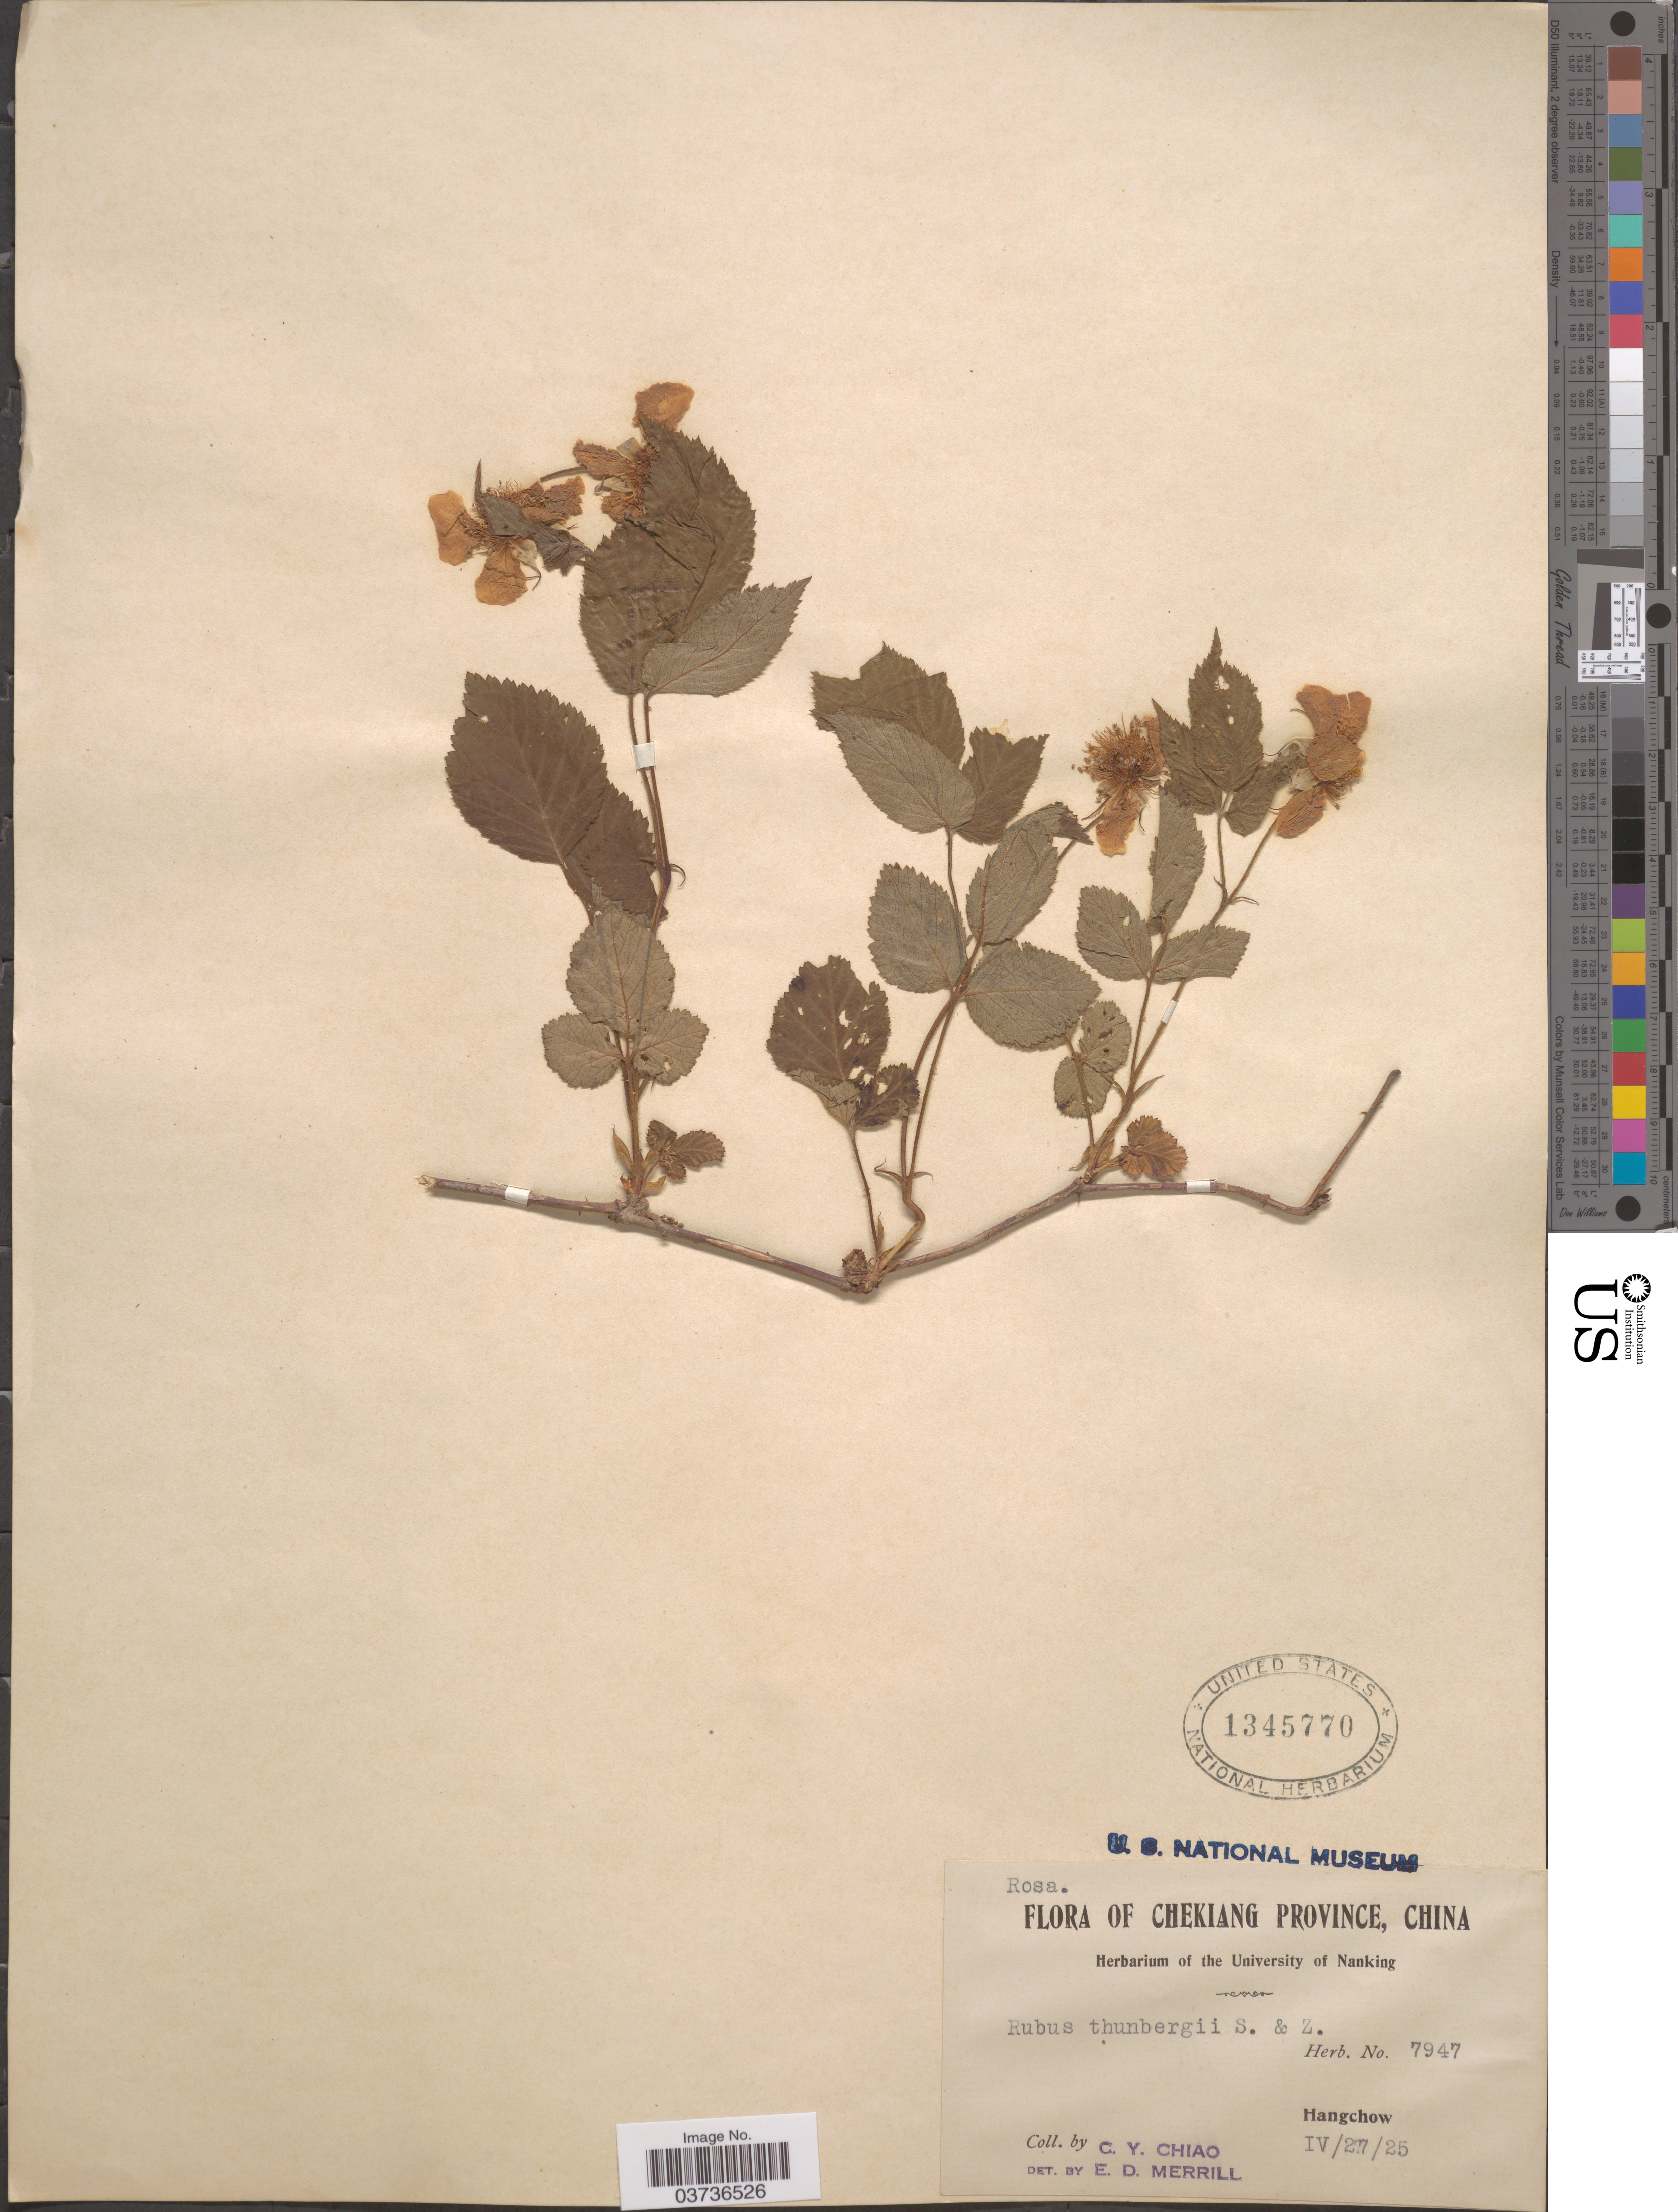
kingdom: Plantae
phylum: Tracheophyta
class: Magnoliopsida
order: Rosales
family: Rosaceae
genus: Rubus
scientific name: Rubus thunbergii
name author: Siebold & Zucc.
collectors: C. Y. Chiao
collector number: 7947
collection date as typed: Transcribed d/m/y: 27/4/25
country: China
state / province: Zhejiang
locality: Chekiang Province. Hangchow.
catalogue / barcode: US 1345770